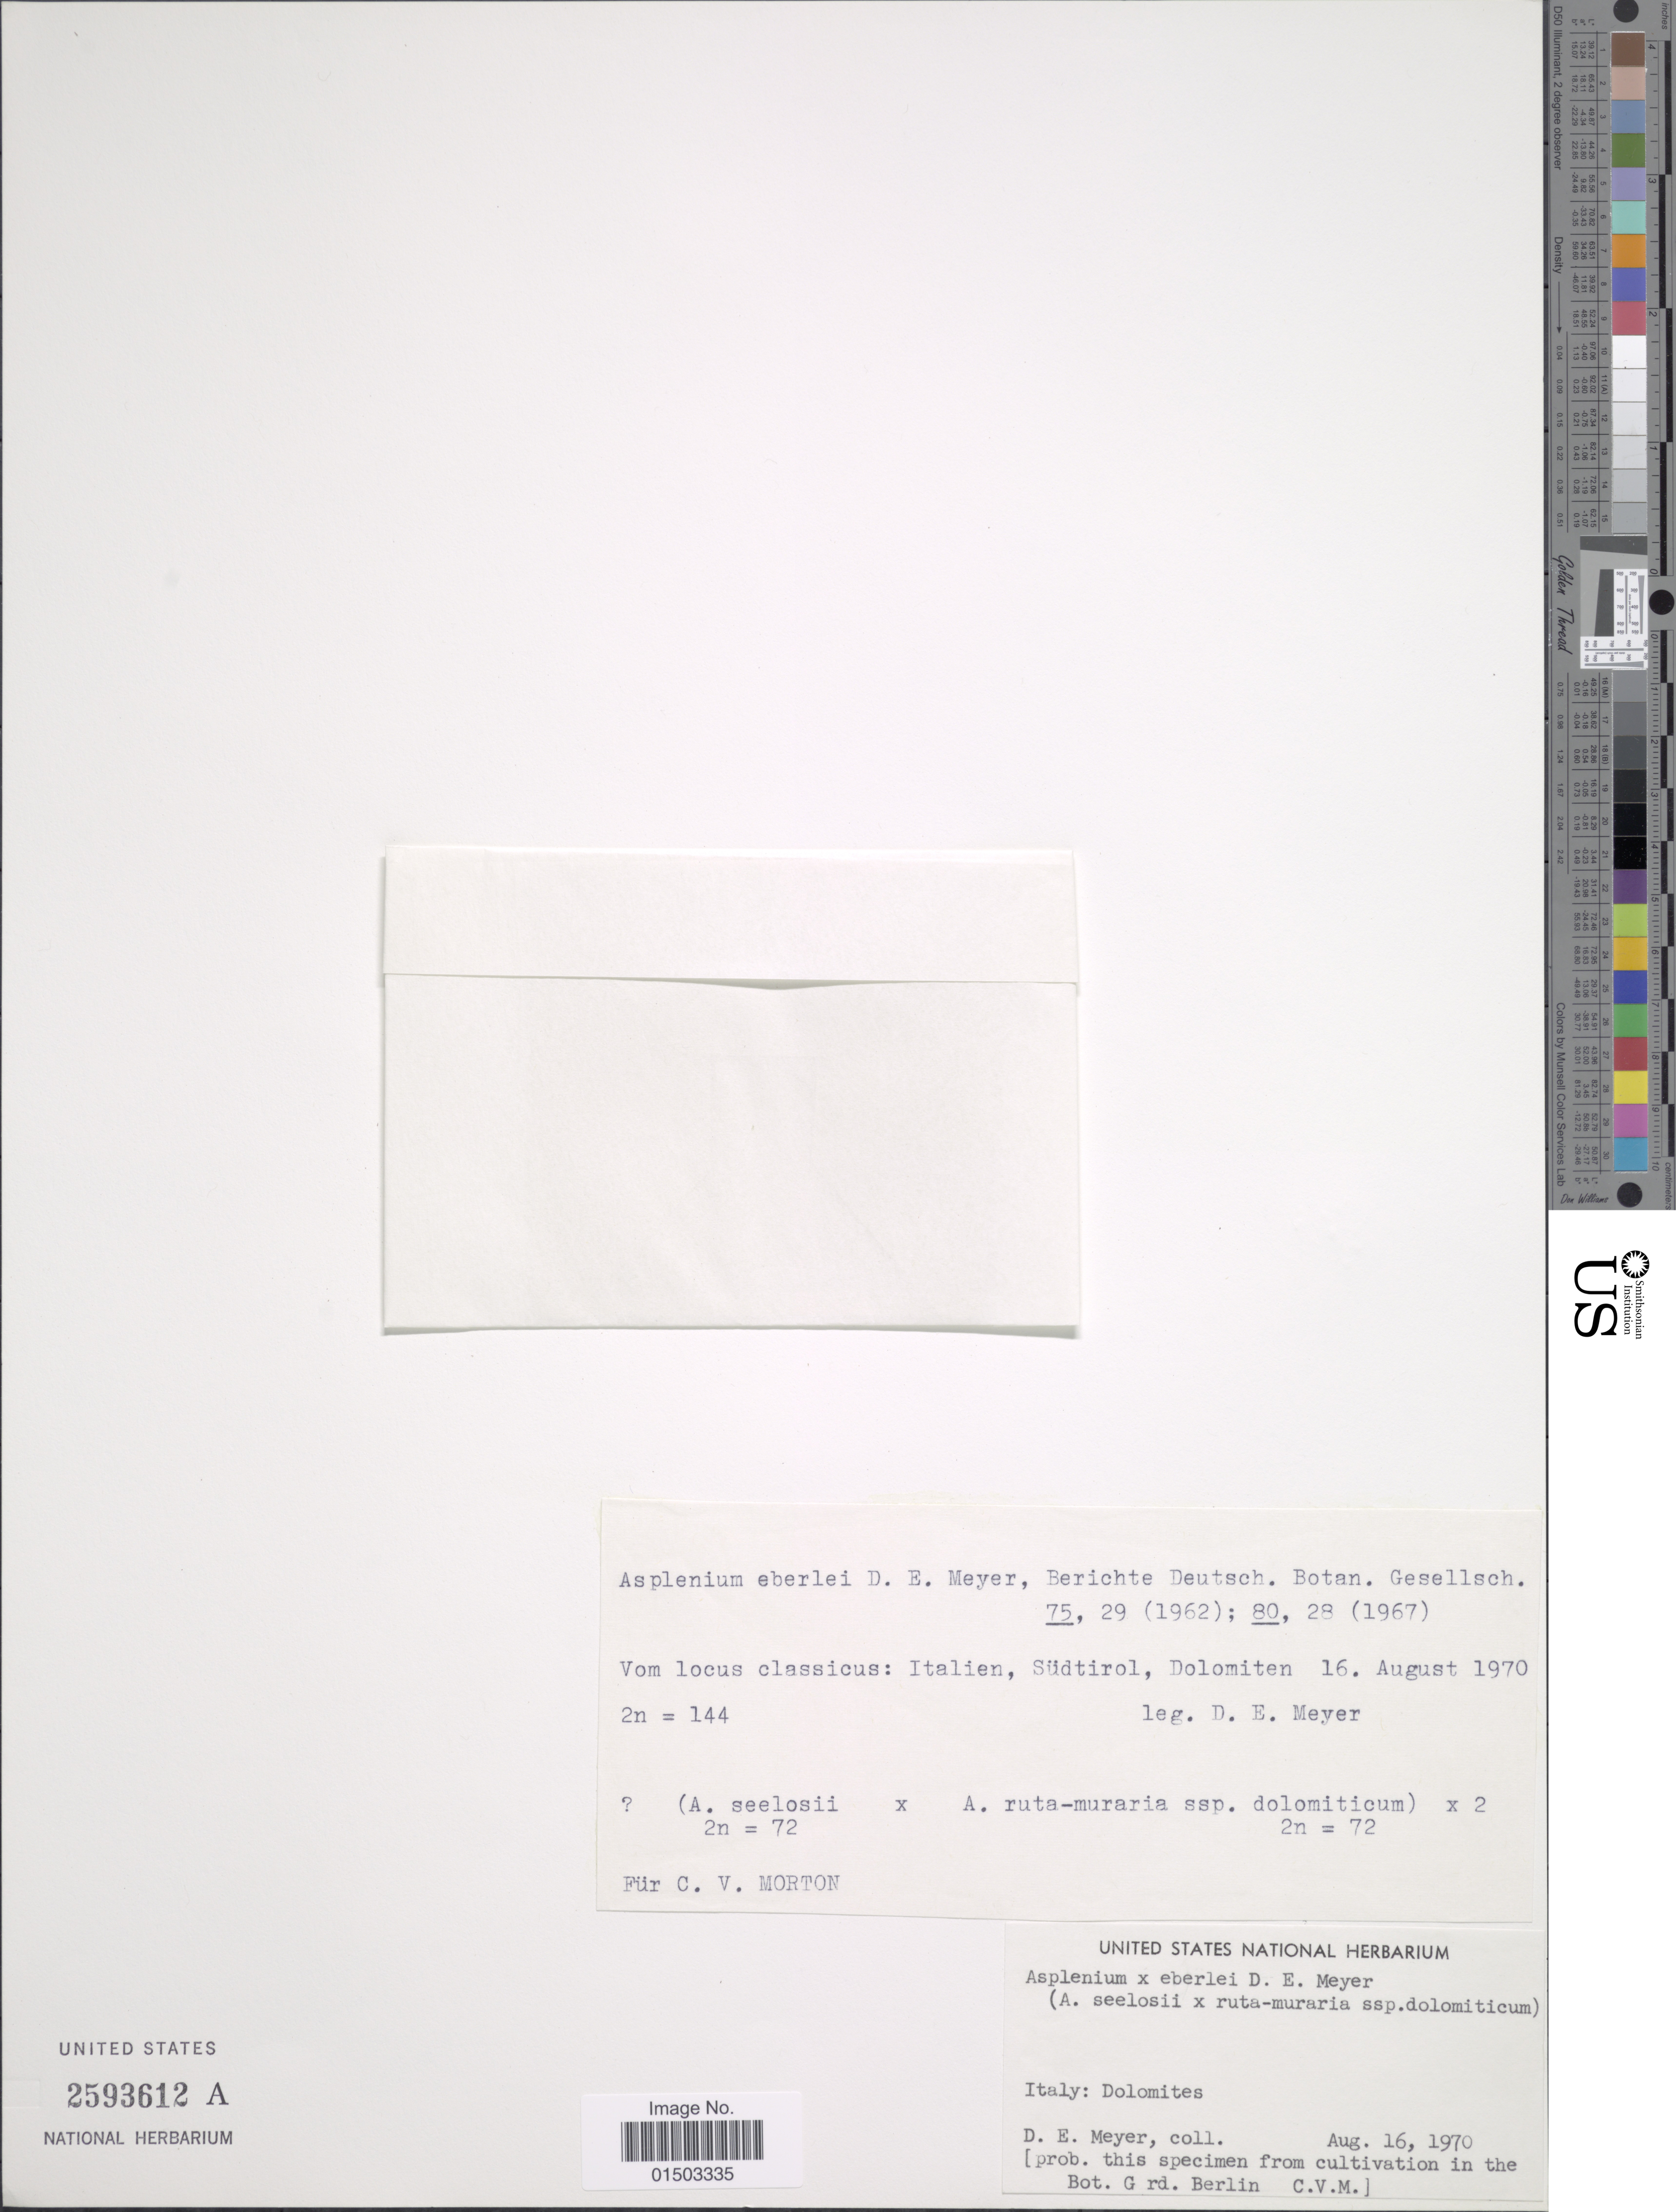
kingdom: Plantae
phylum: Tracheophyta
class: Polypodiopsida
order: Polypodiales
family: Aspleniaceae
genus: Asplenium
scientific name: Asplenium eberlei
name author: D.E. Mey.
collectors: D. E. Meyer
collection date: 1970-08-16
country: Italy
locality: Italy: Dolomites. Prob. from cultivation in the Bot. G rd. Berlin C.V.M.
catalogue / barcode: US 2593612A